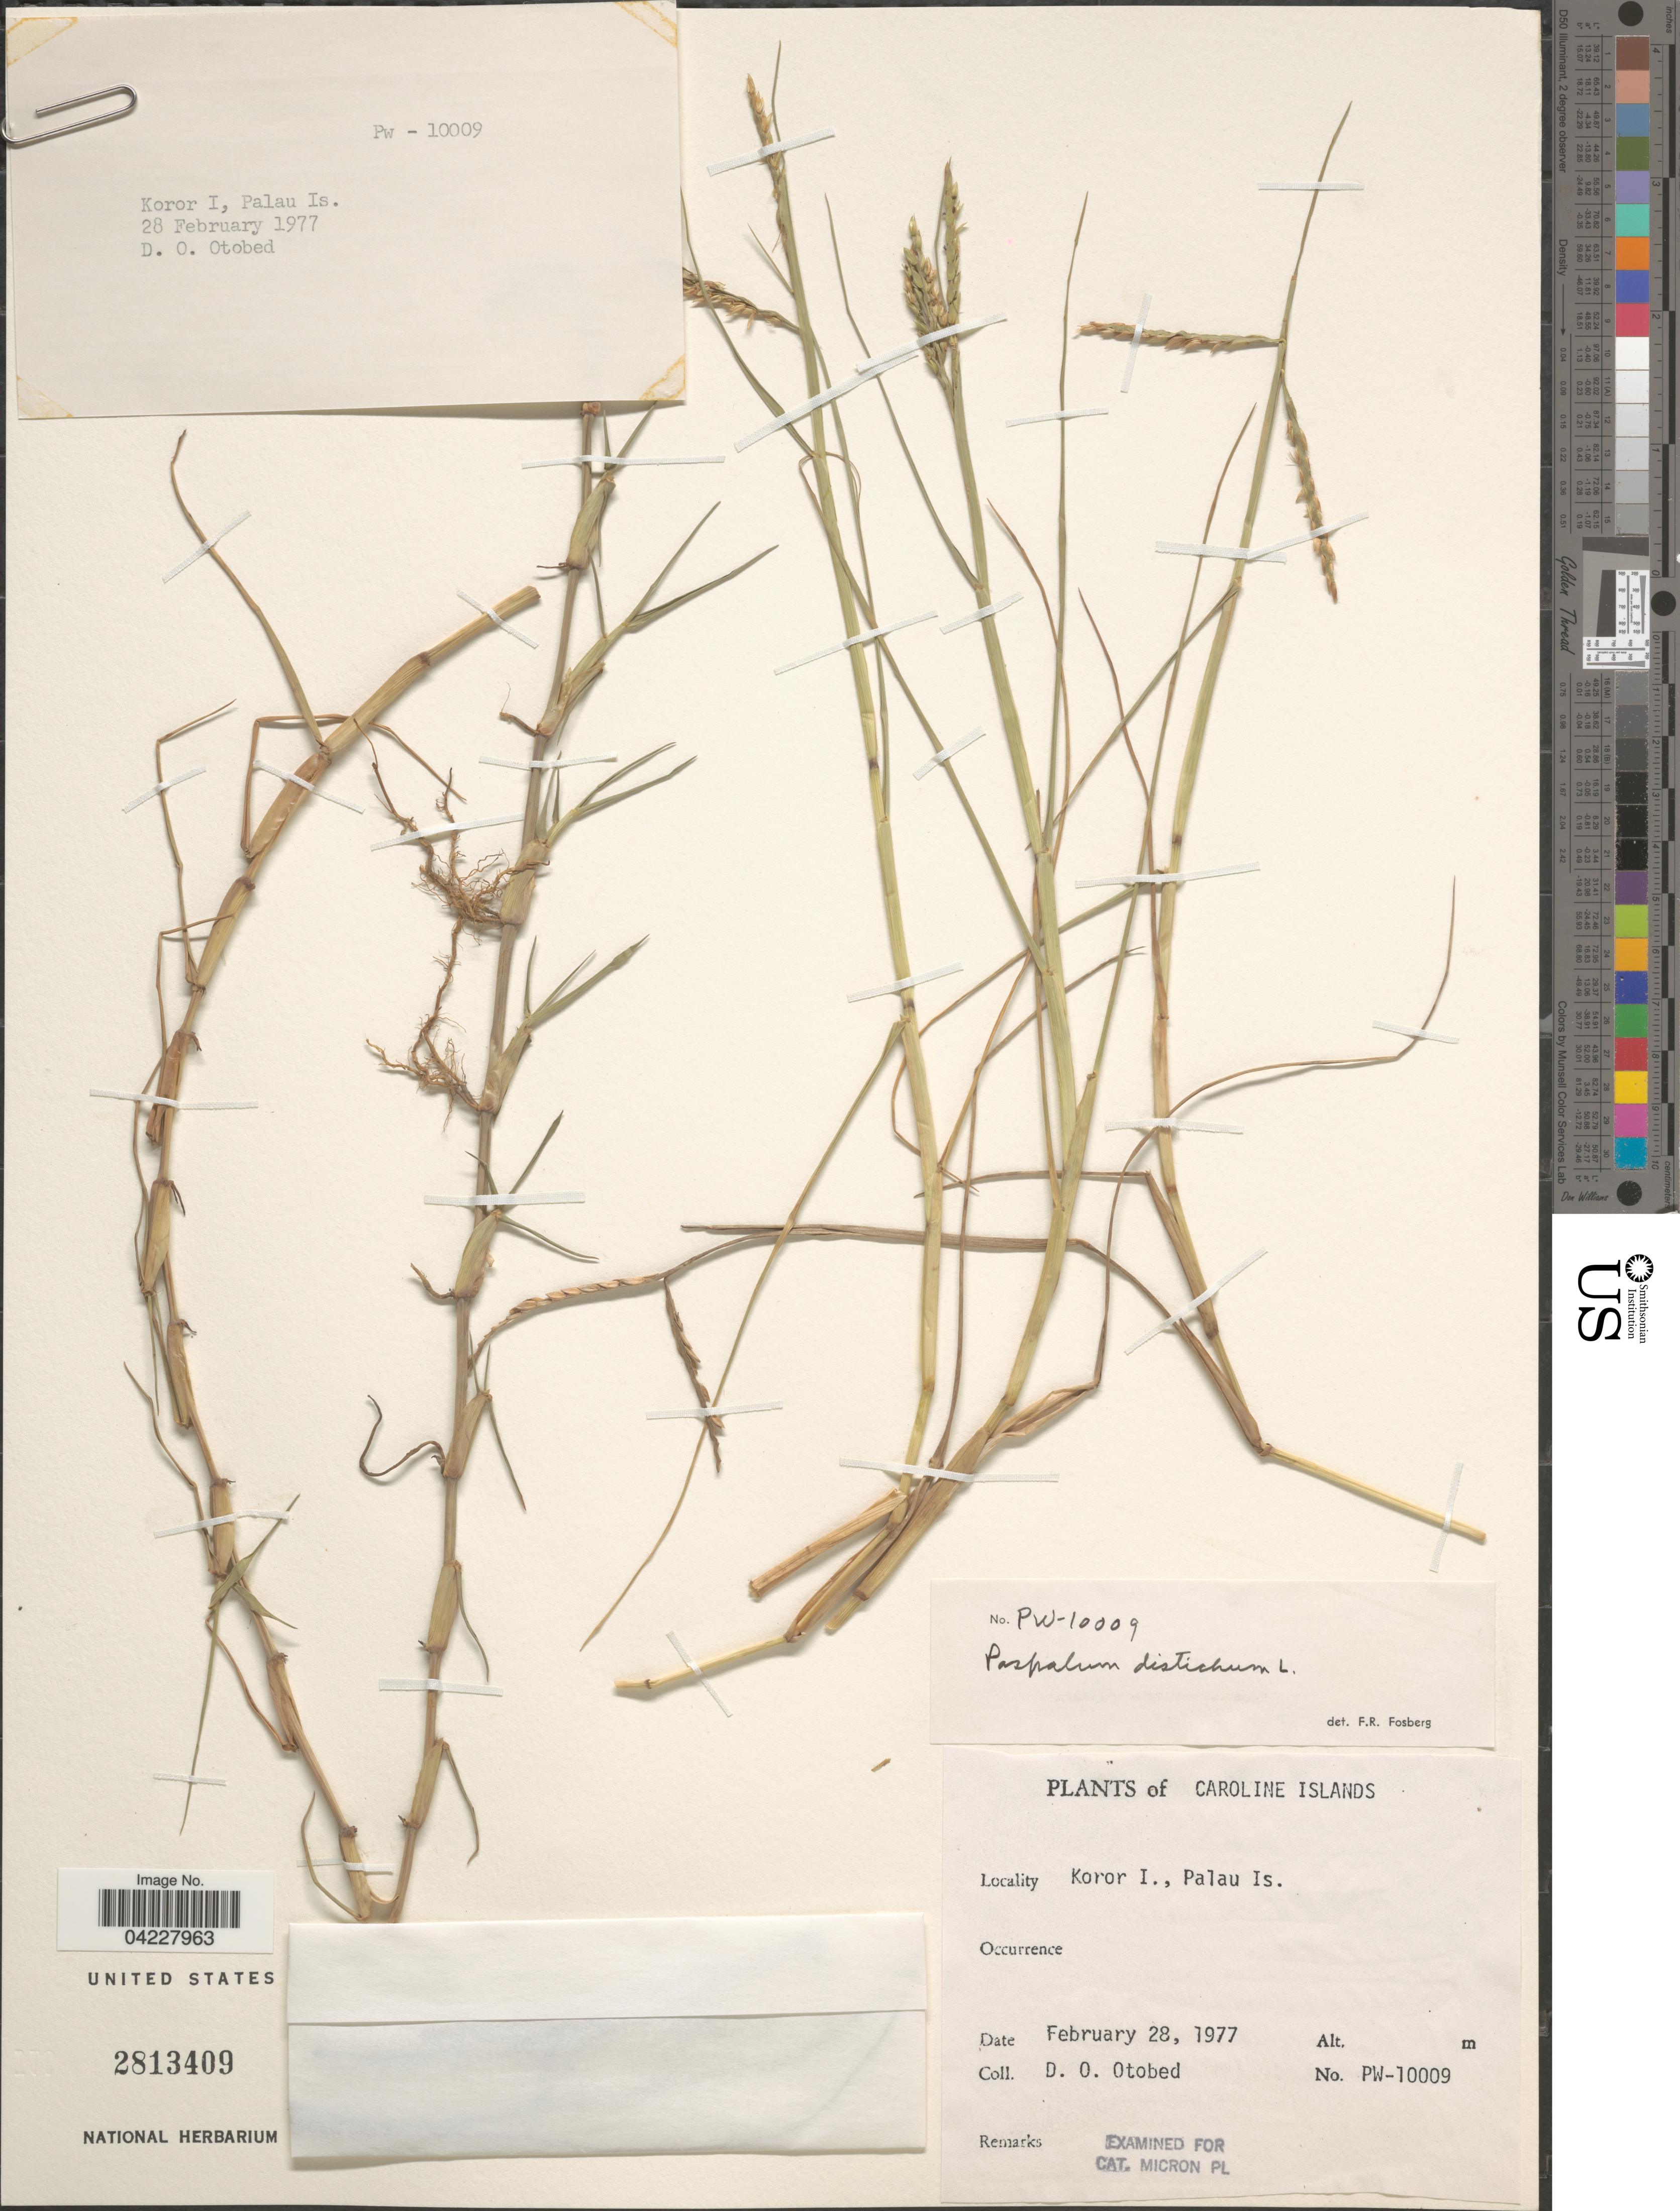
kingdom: Plantae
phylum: Tracheophyta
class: Liliopsida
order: Poales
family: Poaceae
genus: Paspalum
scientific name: Paspalum distichum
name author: L.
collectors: D. O. Otobed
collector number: PW-10009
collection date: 1977-02-28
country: Palau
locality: Caroline Islands. Koror I., Palau Is.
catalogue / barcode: US 2813409